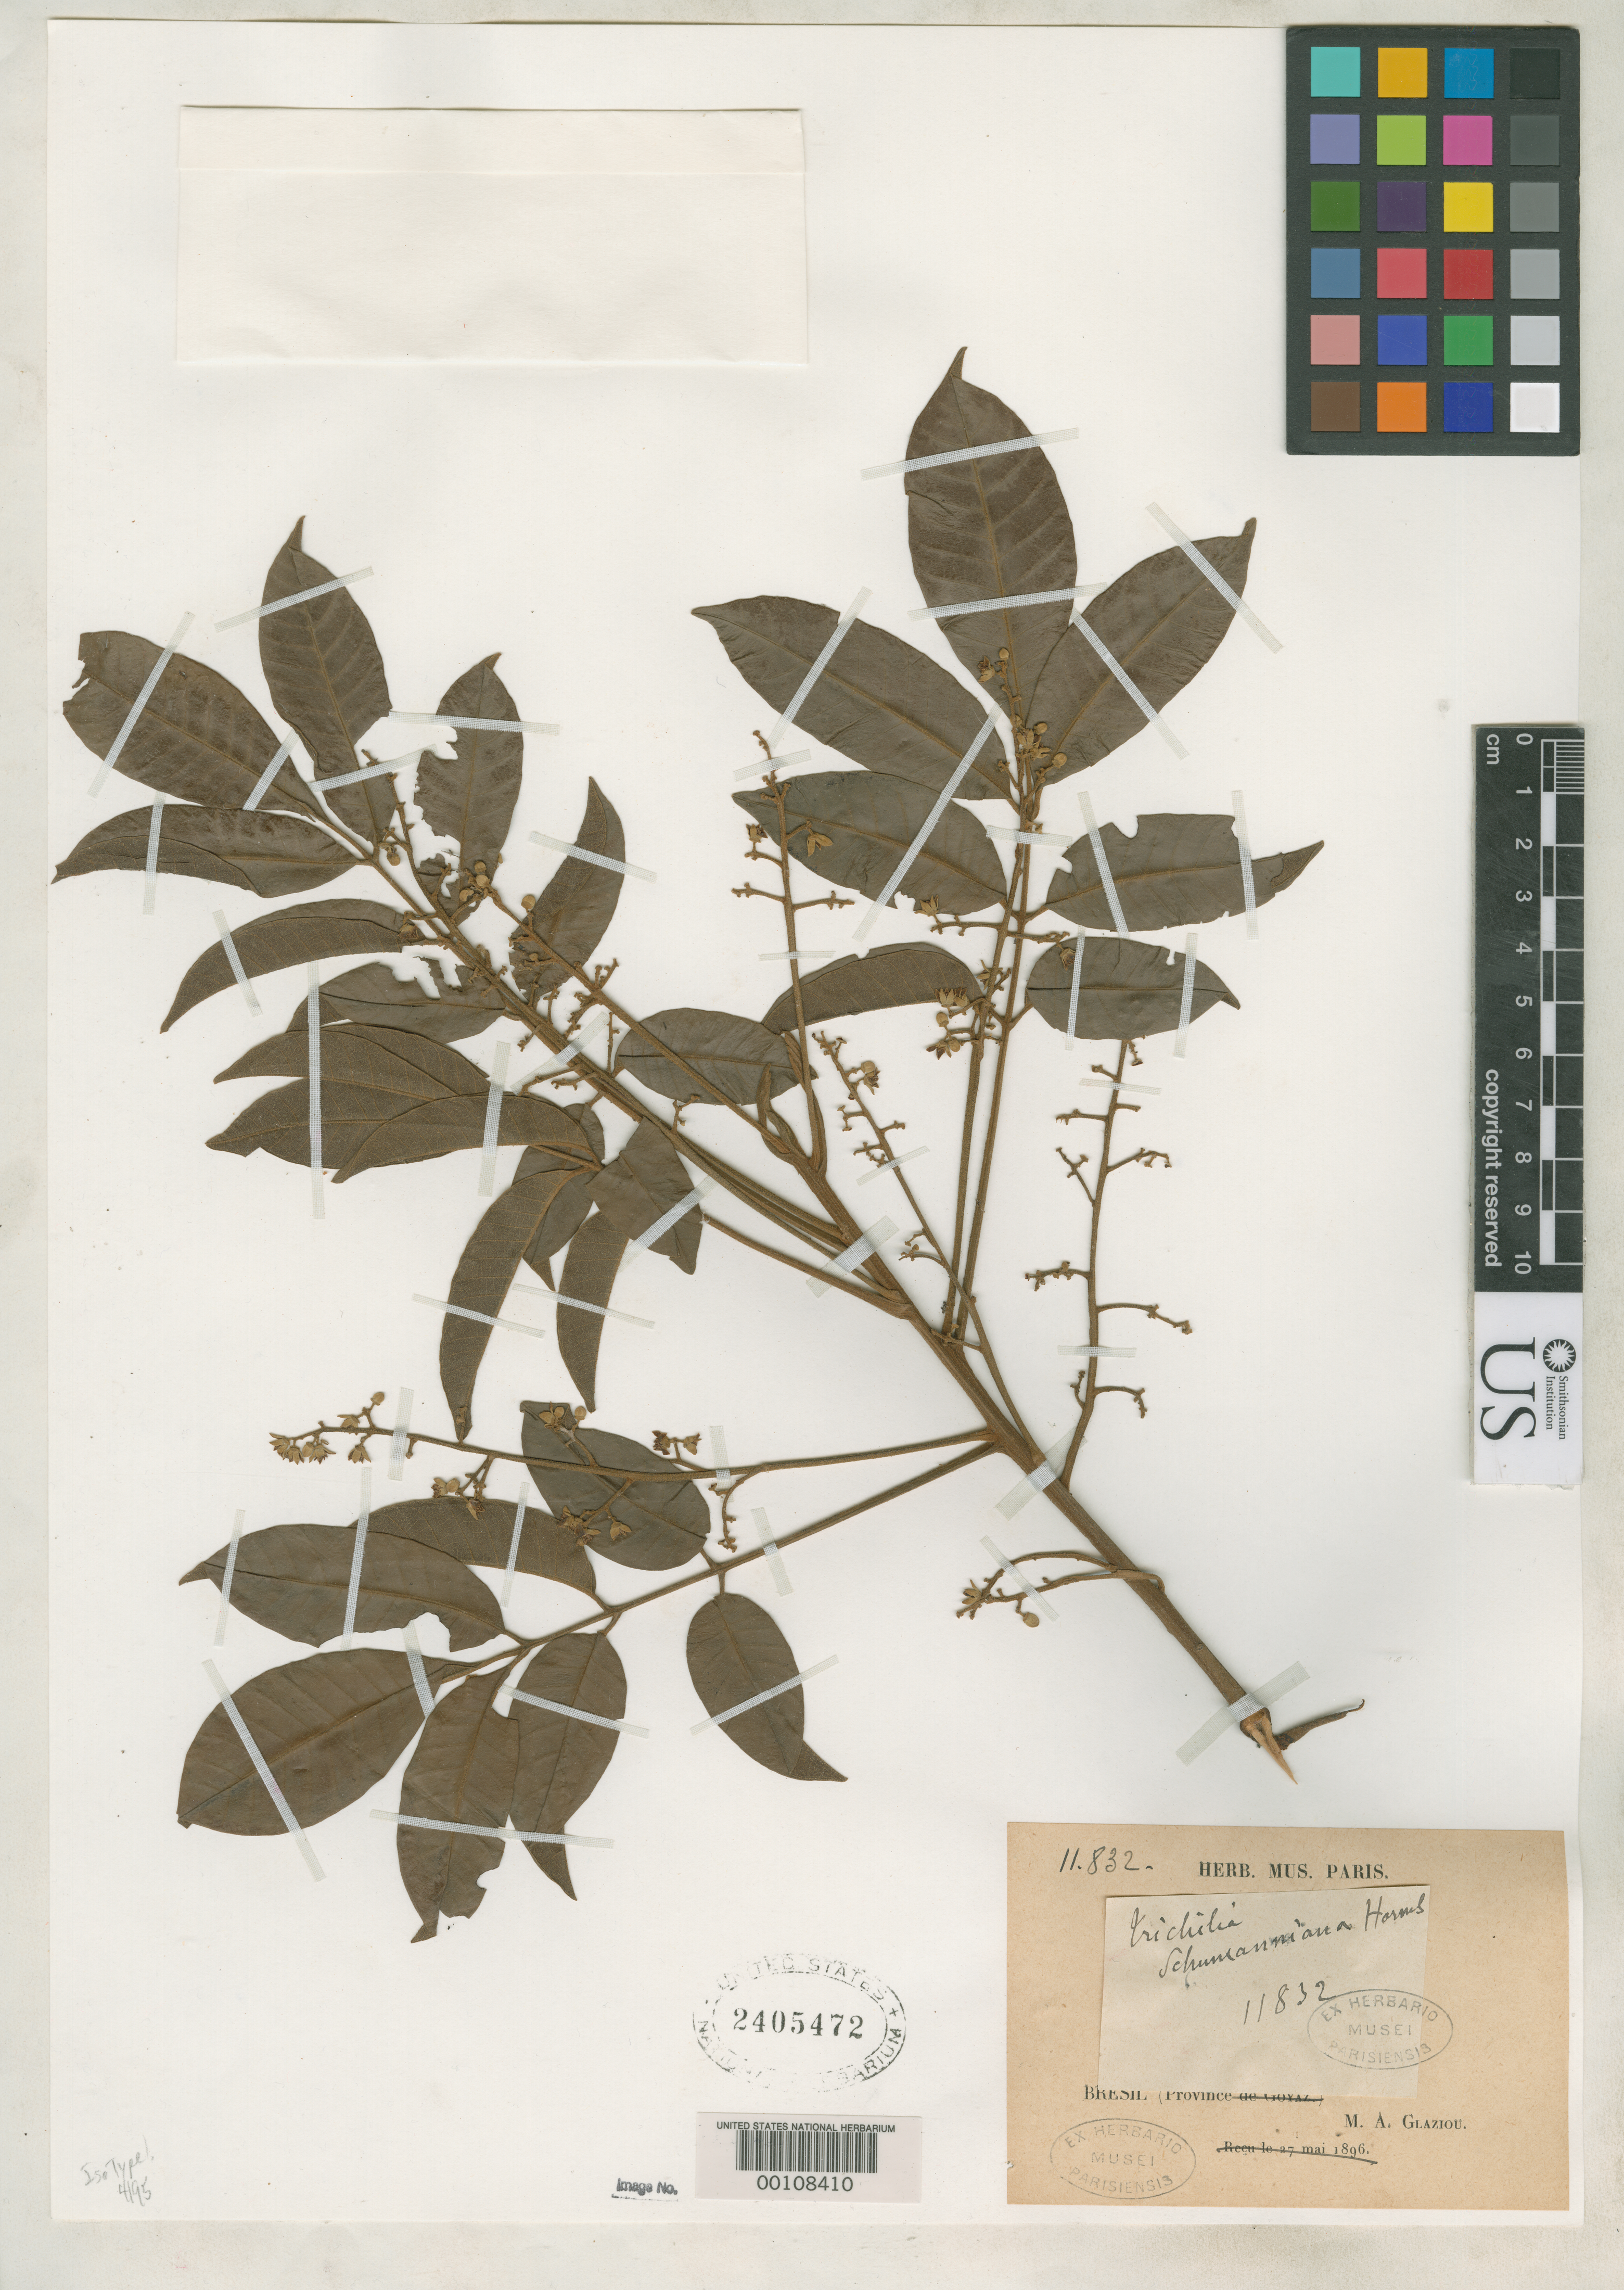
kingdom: Plantae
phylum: Tracheophyta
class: Magnoliopsida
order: Sapindales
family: Meliaceae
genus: Trichilia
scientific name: Trichilia schumanniana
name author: Harms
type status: Isotype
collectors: A. F. M. Glaziou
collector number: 11832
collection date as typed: Jan 1880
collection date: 1880-01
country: Brazil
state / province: Rio de Janeiro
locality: Corcovado.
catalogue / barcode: US 2405472